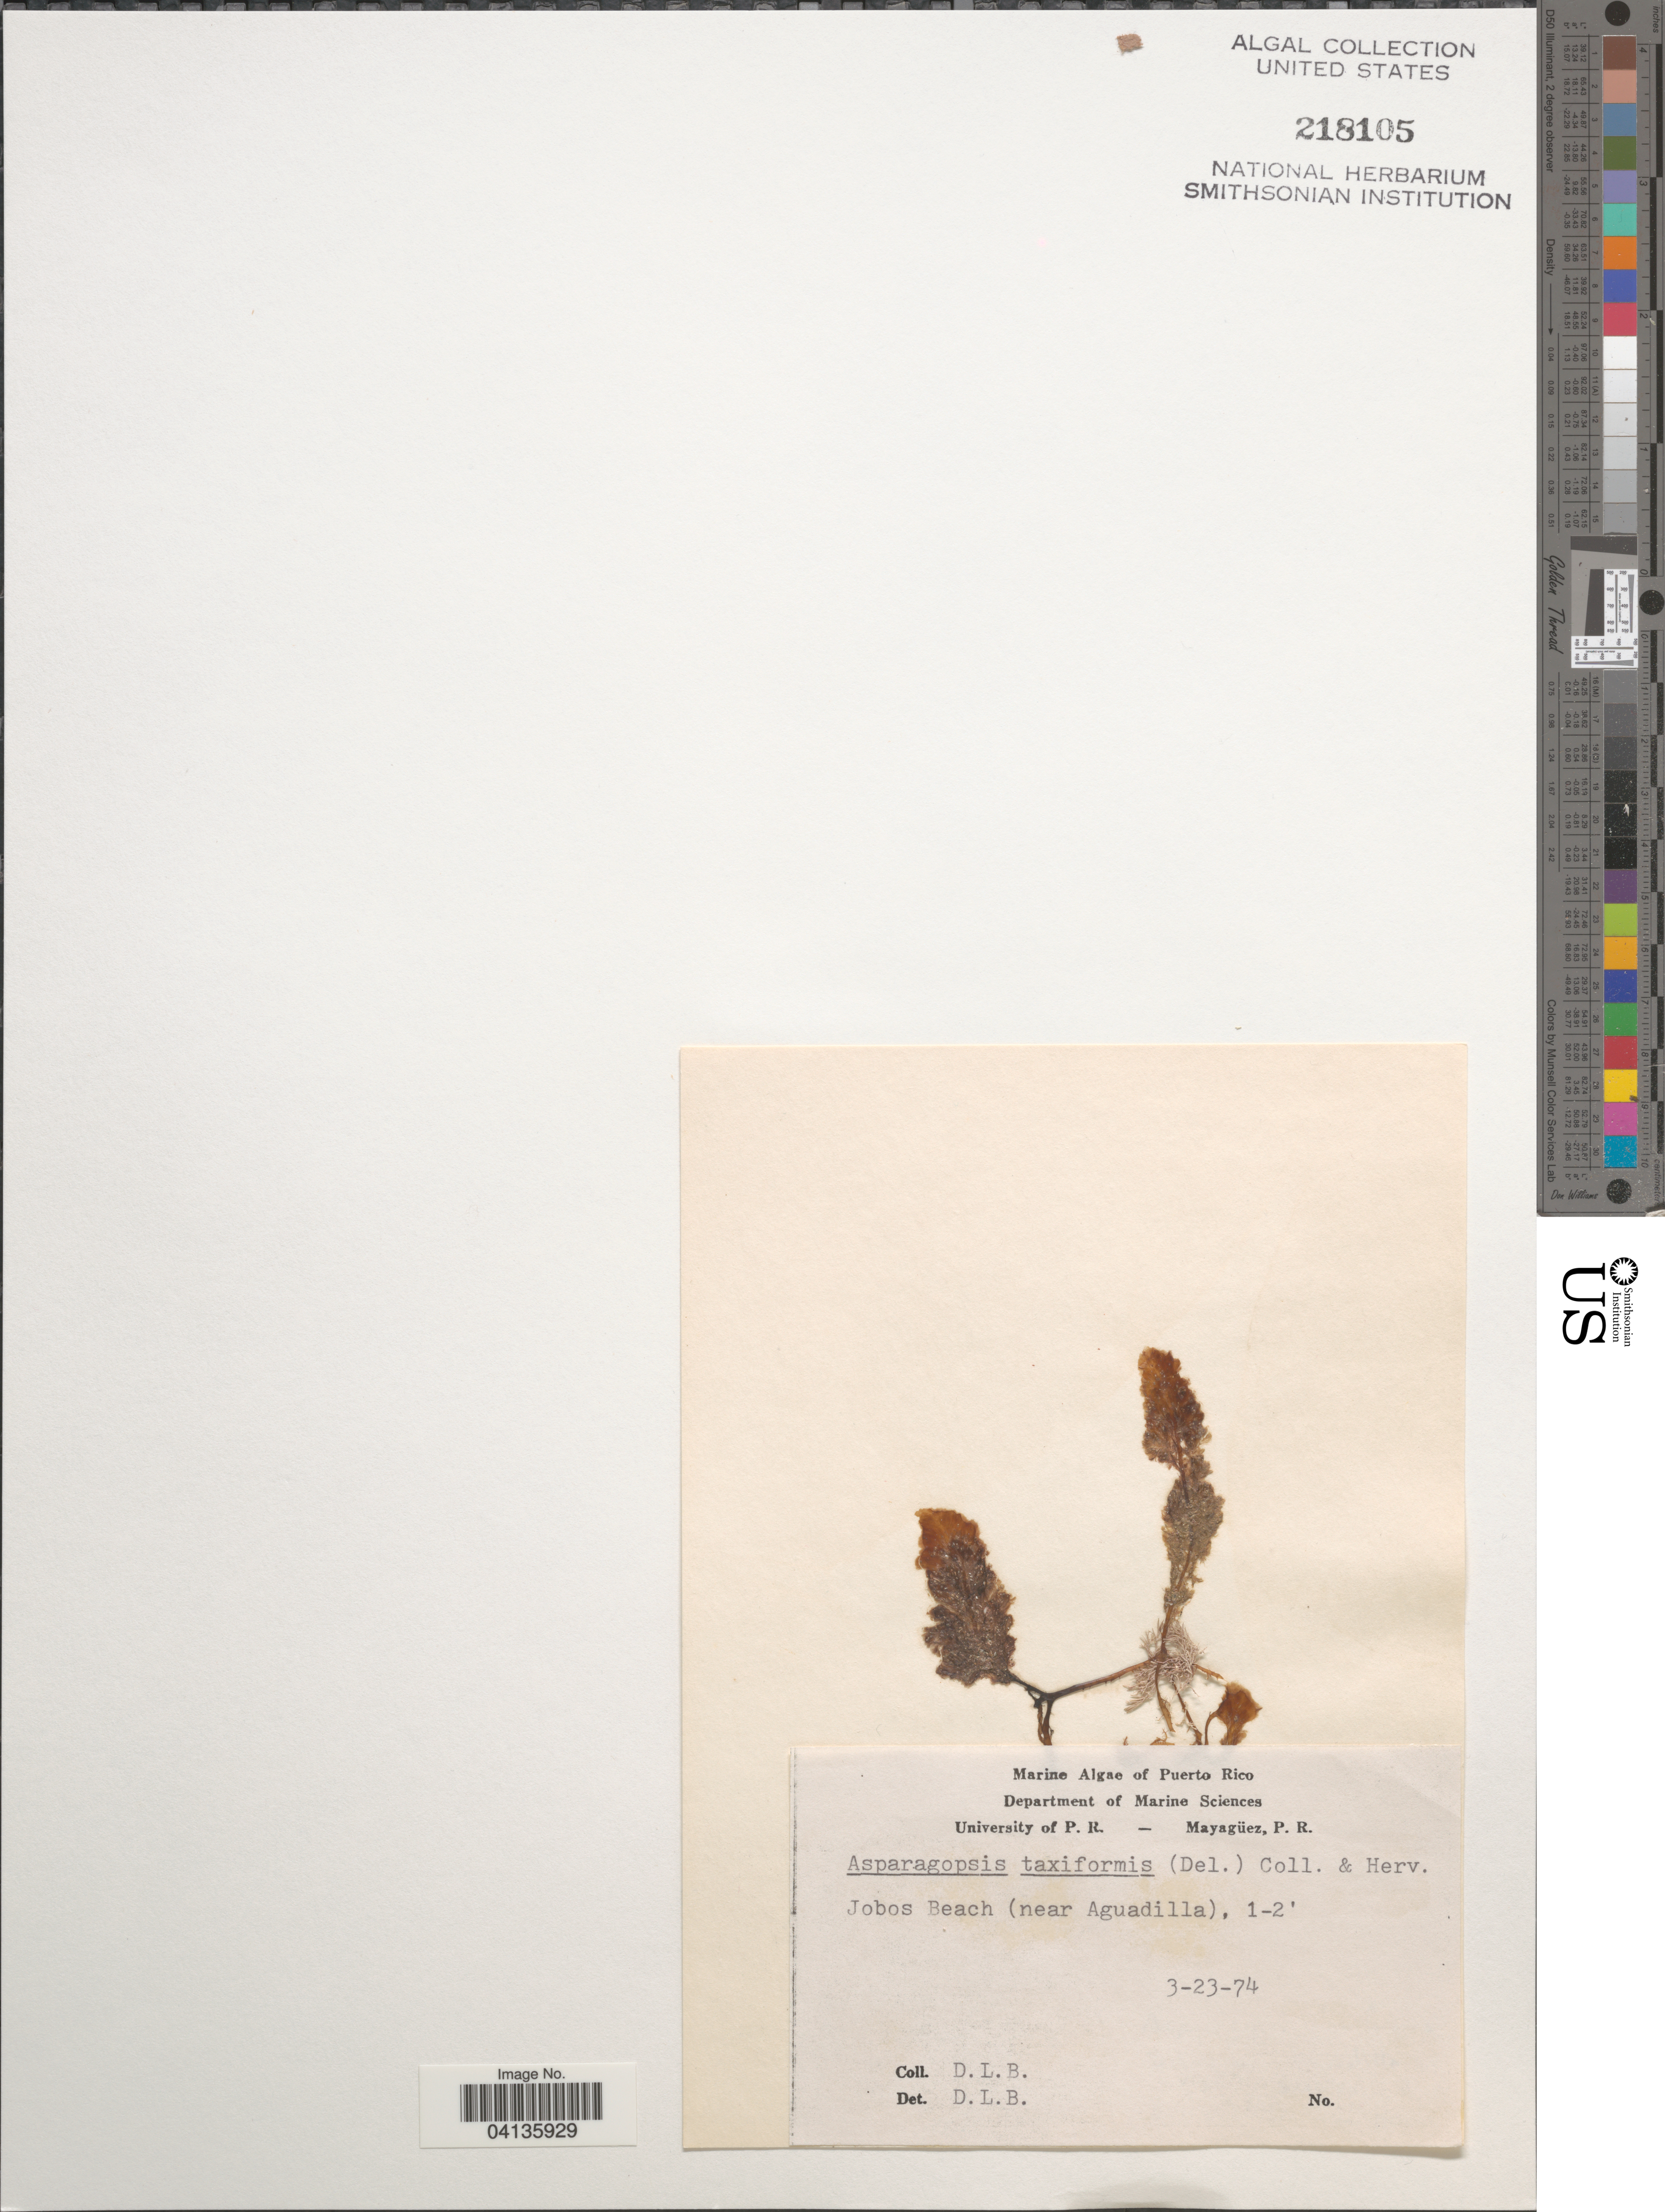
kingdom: Plantae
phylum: Rhodophyta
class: Florideophyceae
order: Bonnemaisoniales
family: Bonnemaisoniaceae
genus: Asparagopsis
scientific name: Asparagopsis taxiformis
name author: (Delile) Trevis.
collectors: D. L. B.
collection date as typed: Transcribed d/m/y: 23/3/74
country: Puerto Rico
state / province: Aguadilla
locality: Jobos Beach (near Aguadilla).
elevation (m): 0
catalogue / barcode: US 218105